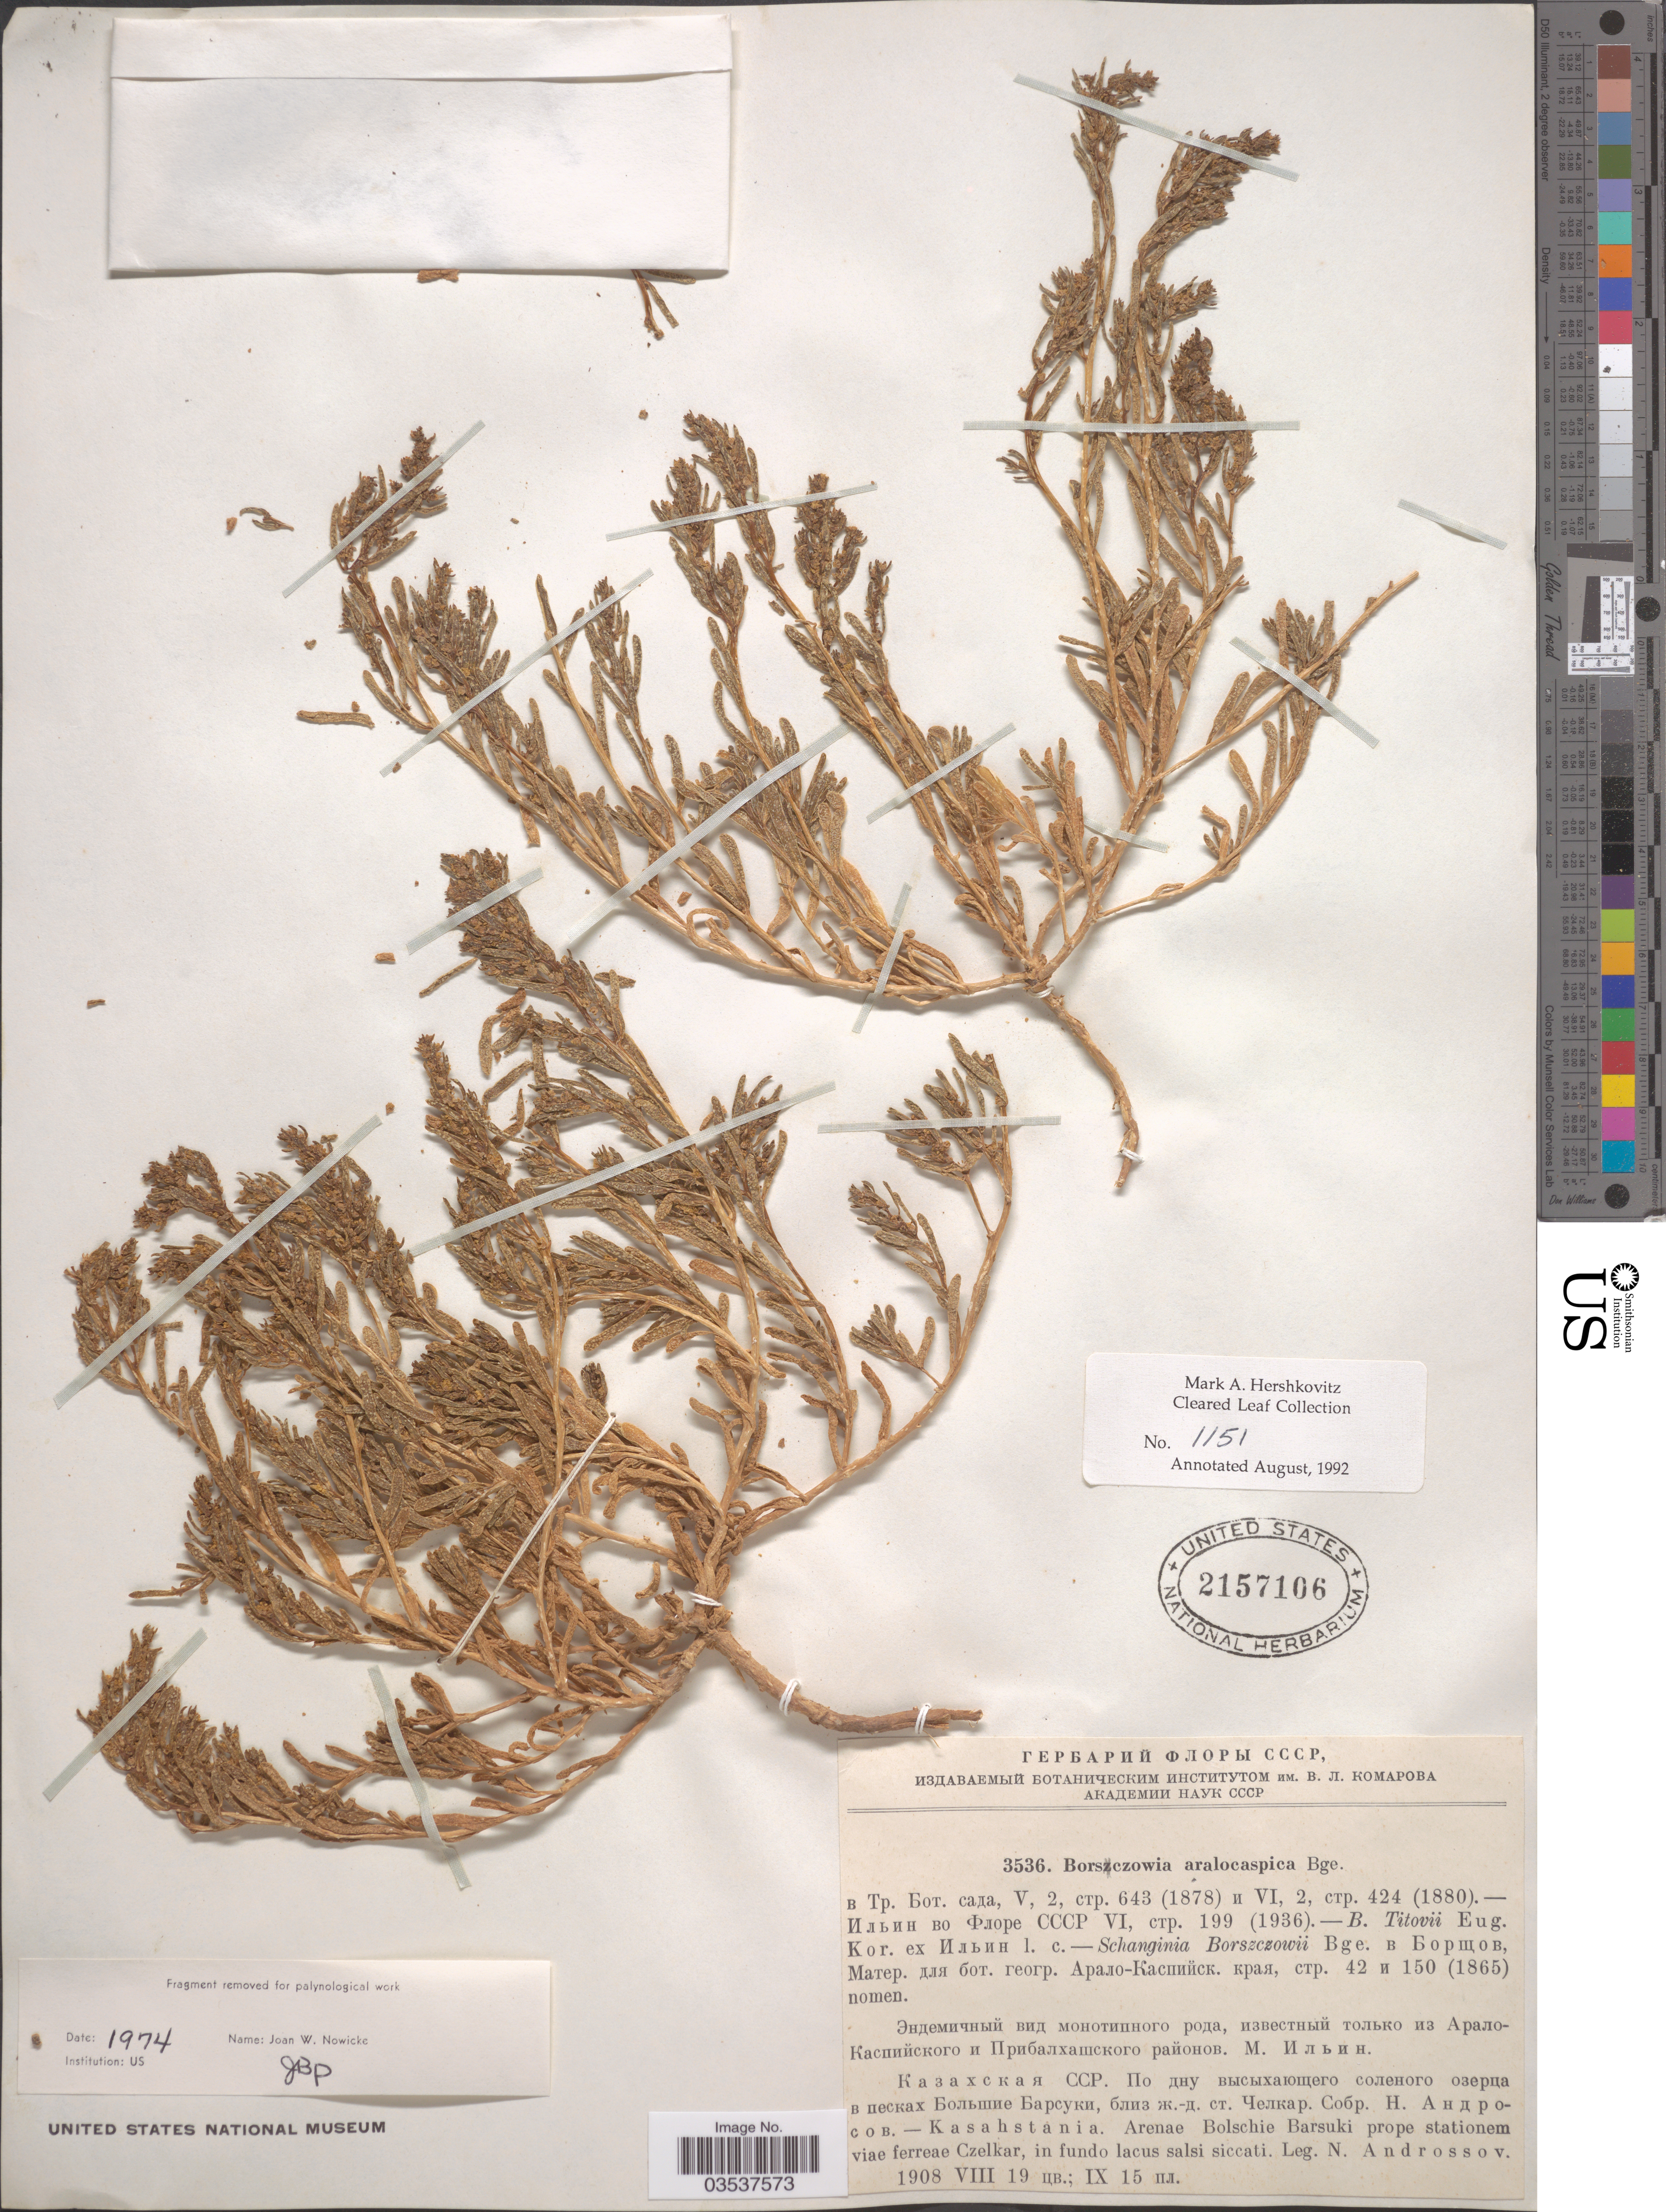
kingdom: Plantae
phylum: Tracheophyta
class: Magnoliopsida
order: Caryophyllales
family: Amaranthaceae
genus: Suaeda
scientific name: Suaeda aralocaspica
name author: (Bunge) Freitag & Schütze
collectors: N. Androssov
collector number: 3536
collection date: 1908-08-19/1908-09-15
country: Kazakhstan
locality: Kasahstania. Arenae Bolschie Barsuki prope stationem viae ferreae Czelkar, in fundo lacus salsi siccati.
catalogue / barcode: US 2157106